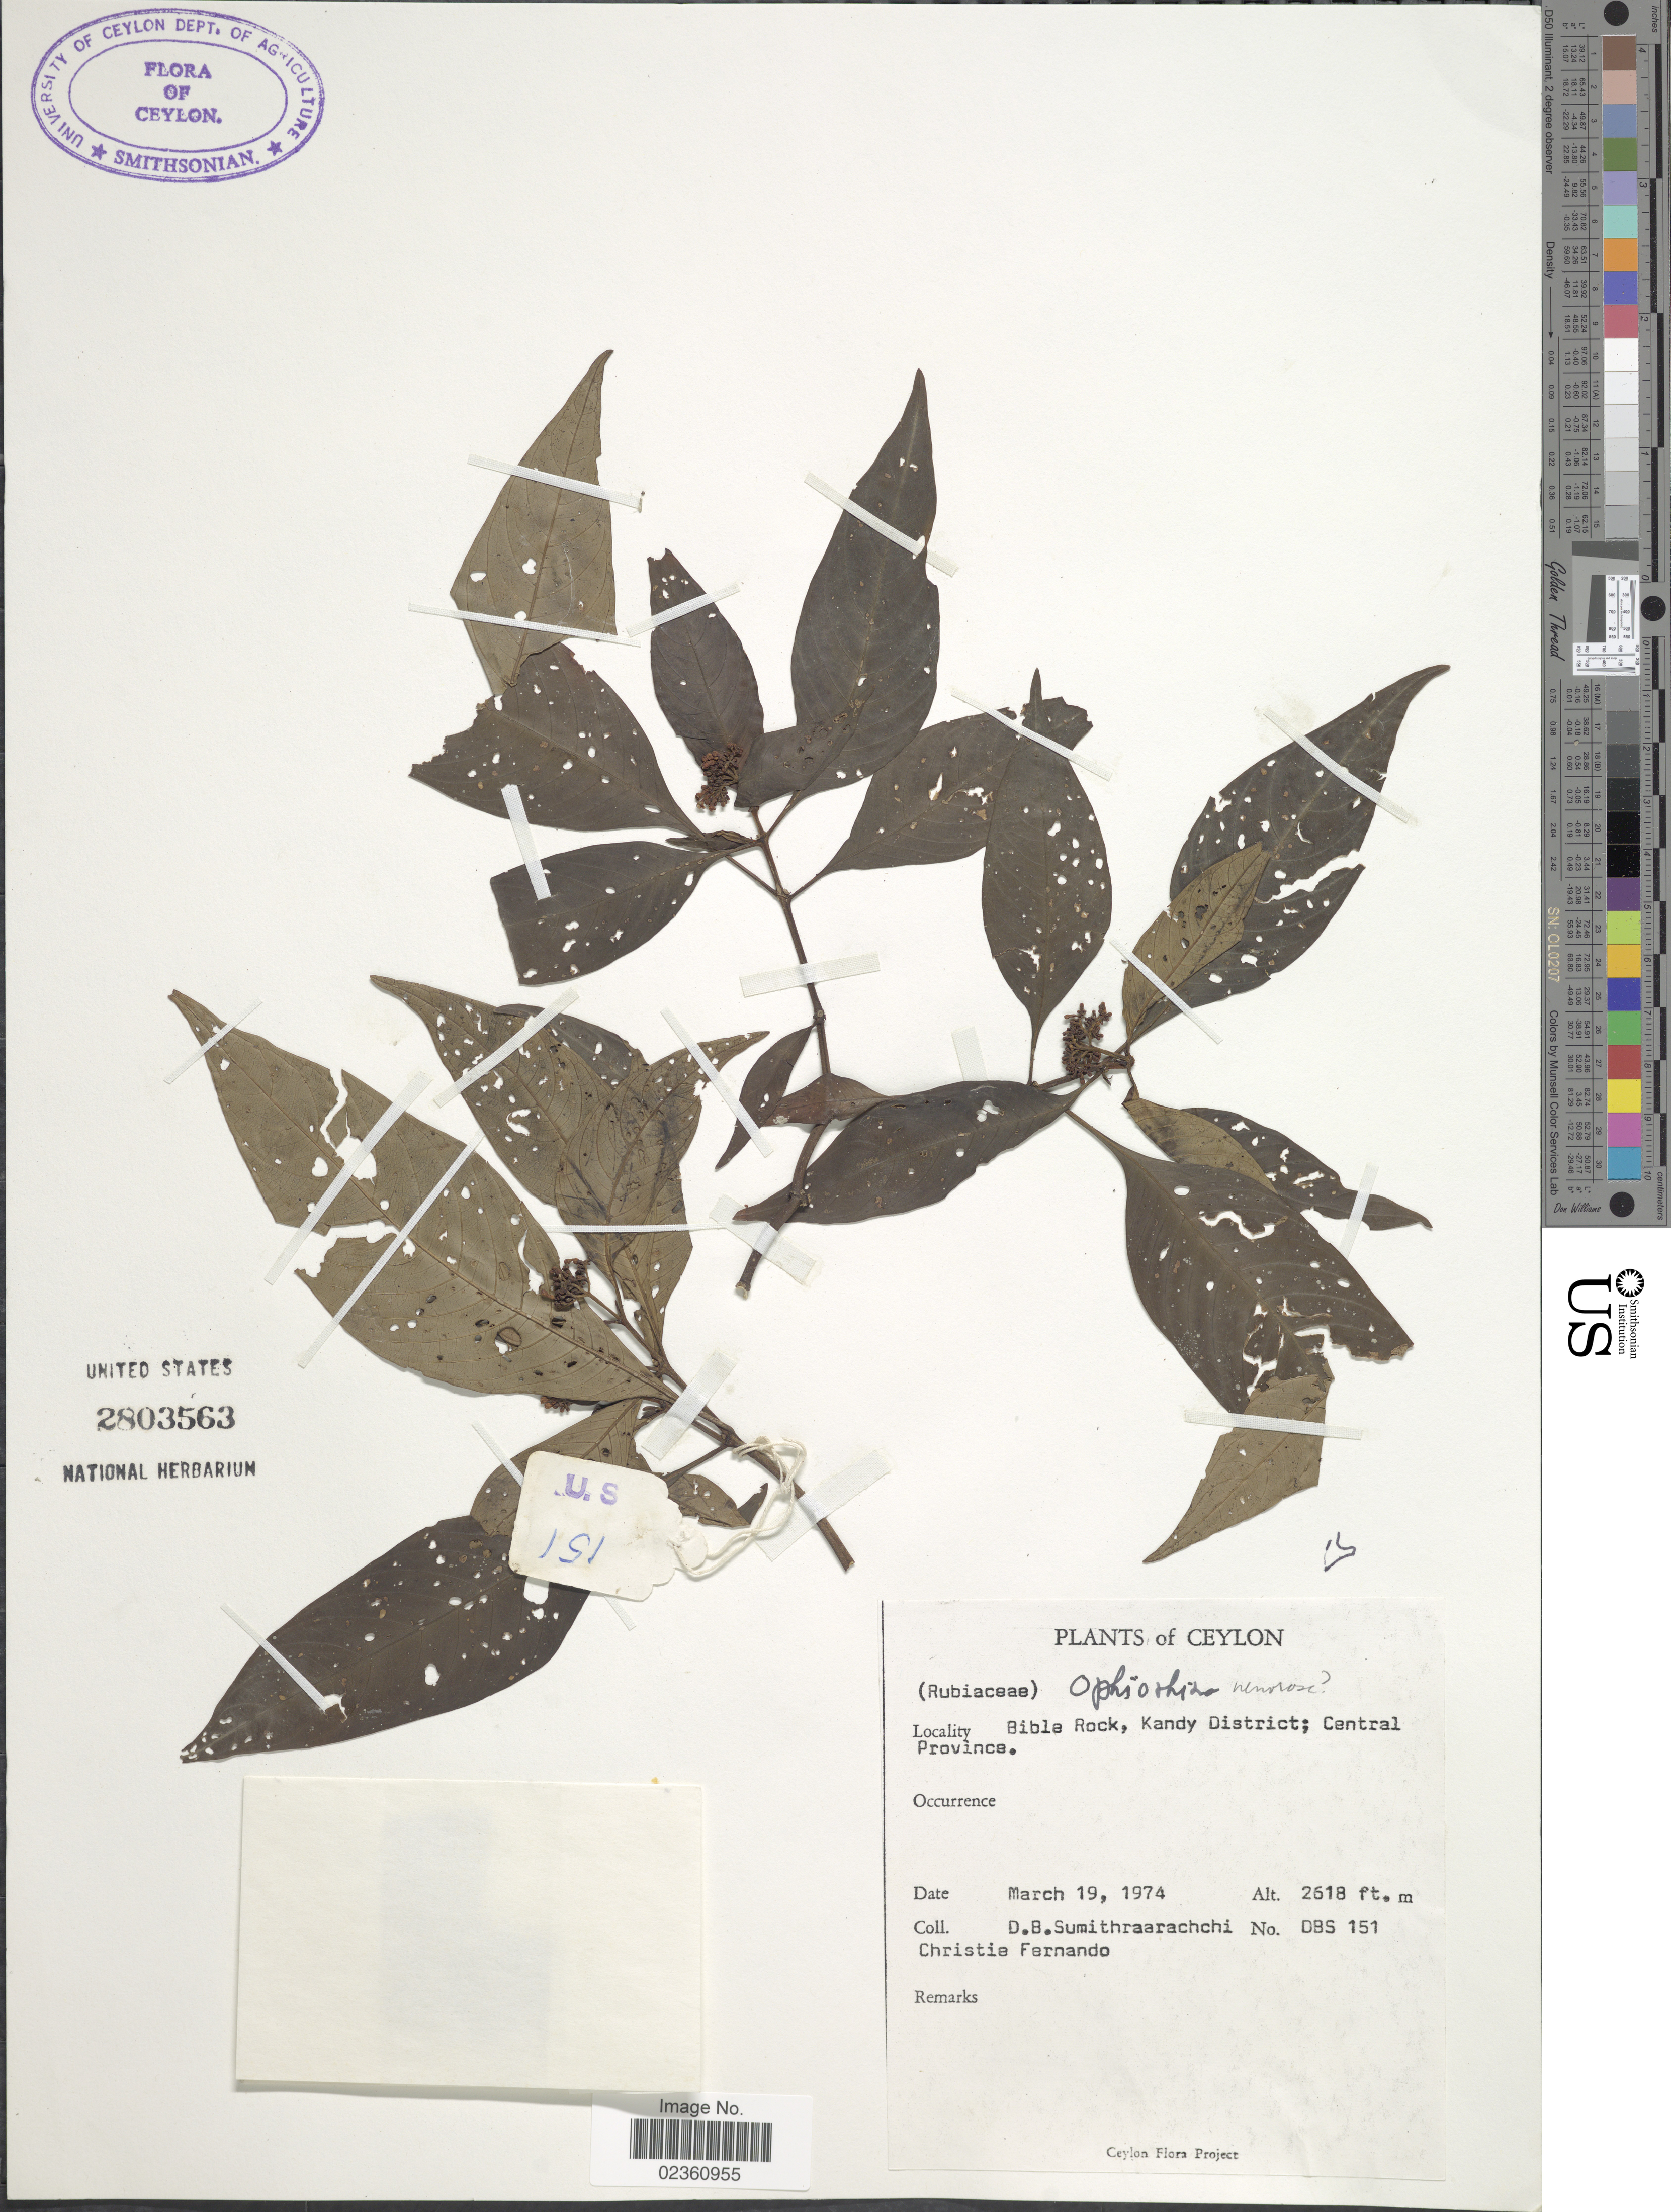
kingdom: Plantae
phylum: Tracheophyta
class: Magnoliopsida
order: Gentianales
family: Rubiaceae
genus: Ophiorrhiza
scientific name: Ophiorrhiza nemorosa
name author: Thwaites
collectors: D. B. Sumithraarachchi & C. Fernando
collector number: DBS 151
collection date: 1974-03-19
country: Sri Lanka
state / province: Central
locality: Ceylon, Bible Rock, Kandy District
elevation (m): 798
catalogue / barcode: US 2803563